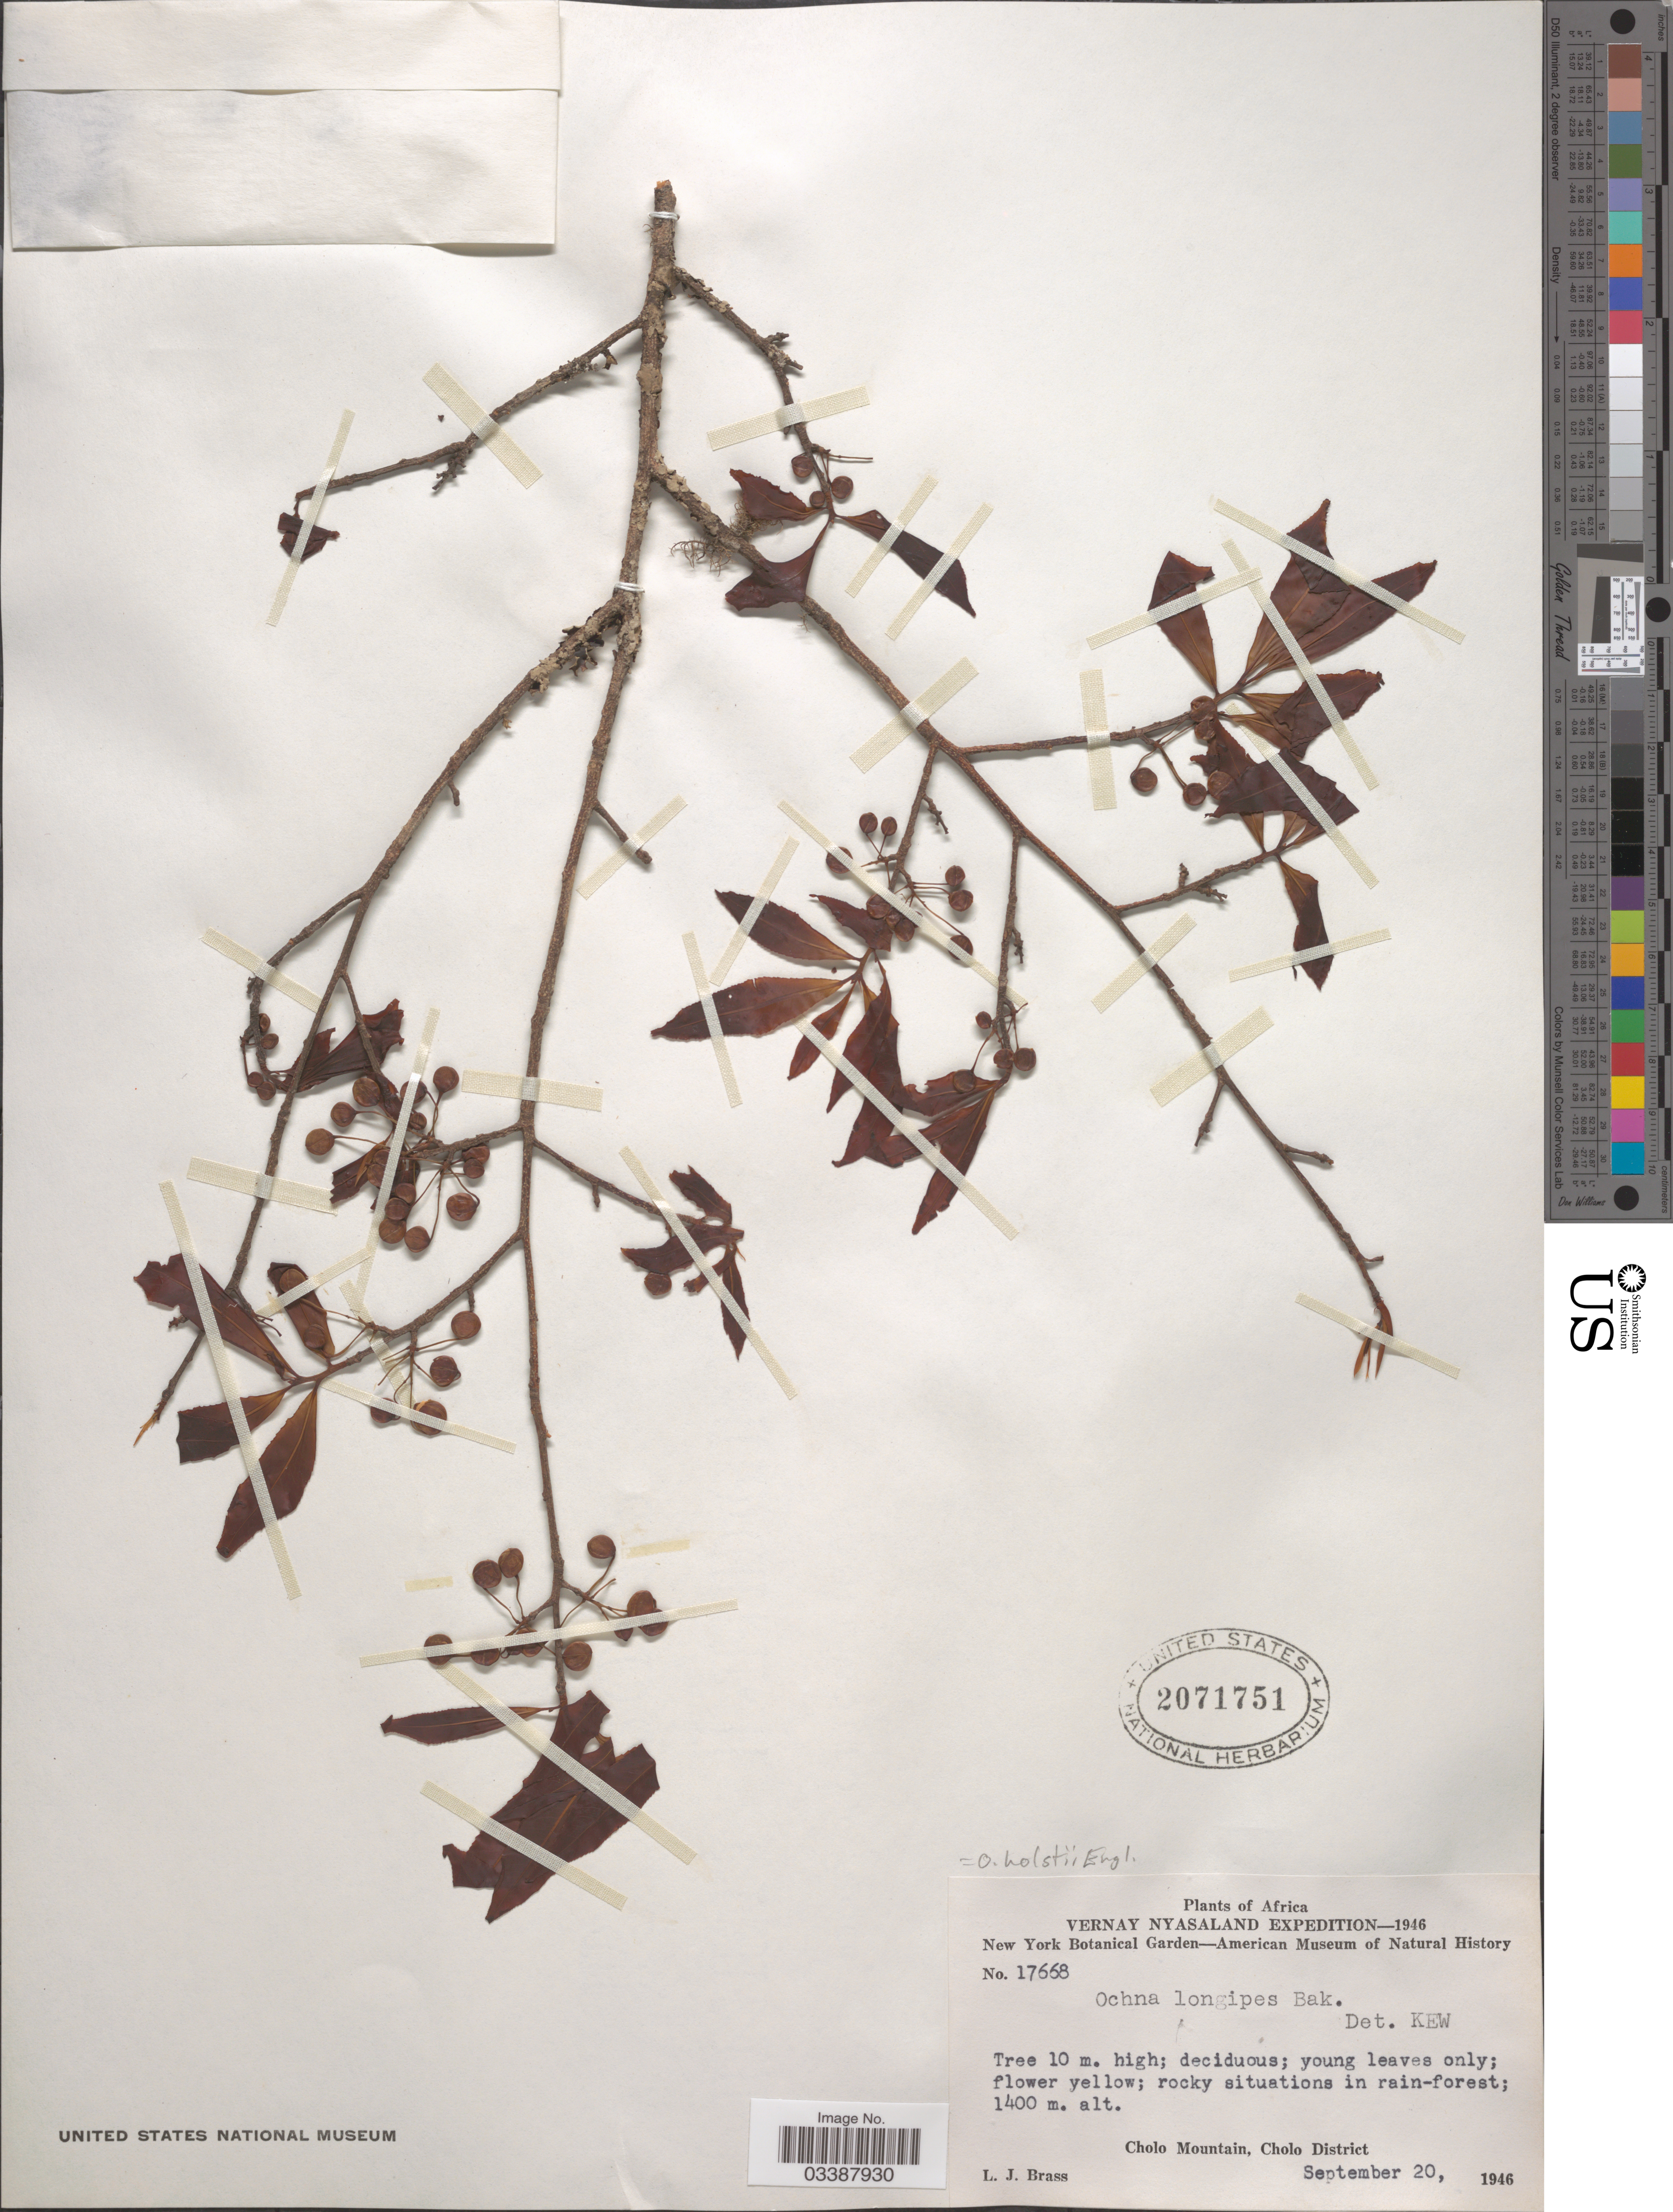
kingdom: Plantae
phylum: Tracheophyta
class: Magnoliopsida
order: Malpighiales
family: Ochnaceae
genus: Ochna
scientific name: Ochna holstii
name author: Engl.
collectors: L. J. Brass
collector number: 17668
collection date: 1946-09-20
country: Malawi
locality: Vernay Nyasaland. Cholo Mountain, Cholo District.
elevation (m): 1400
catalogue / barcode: US 2071751